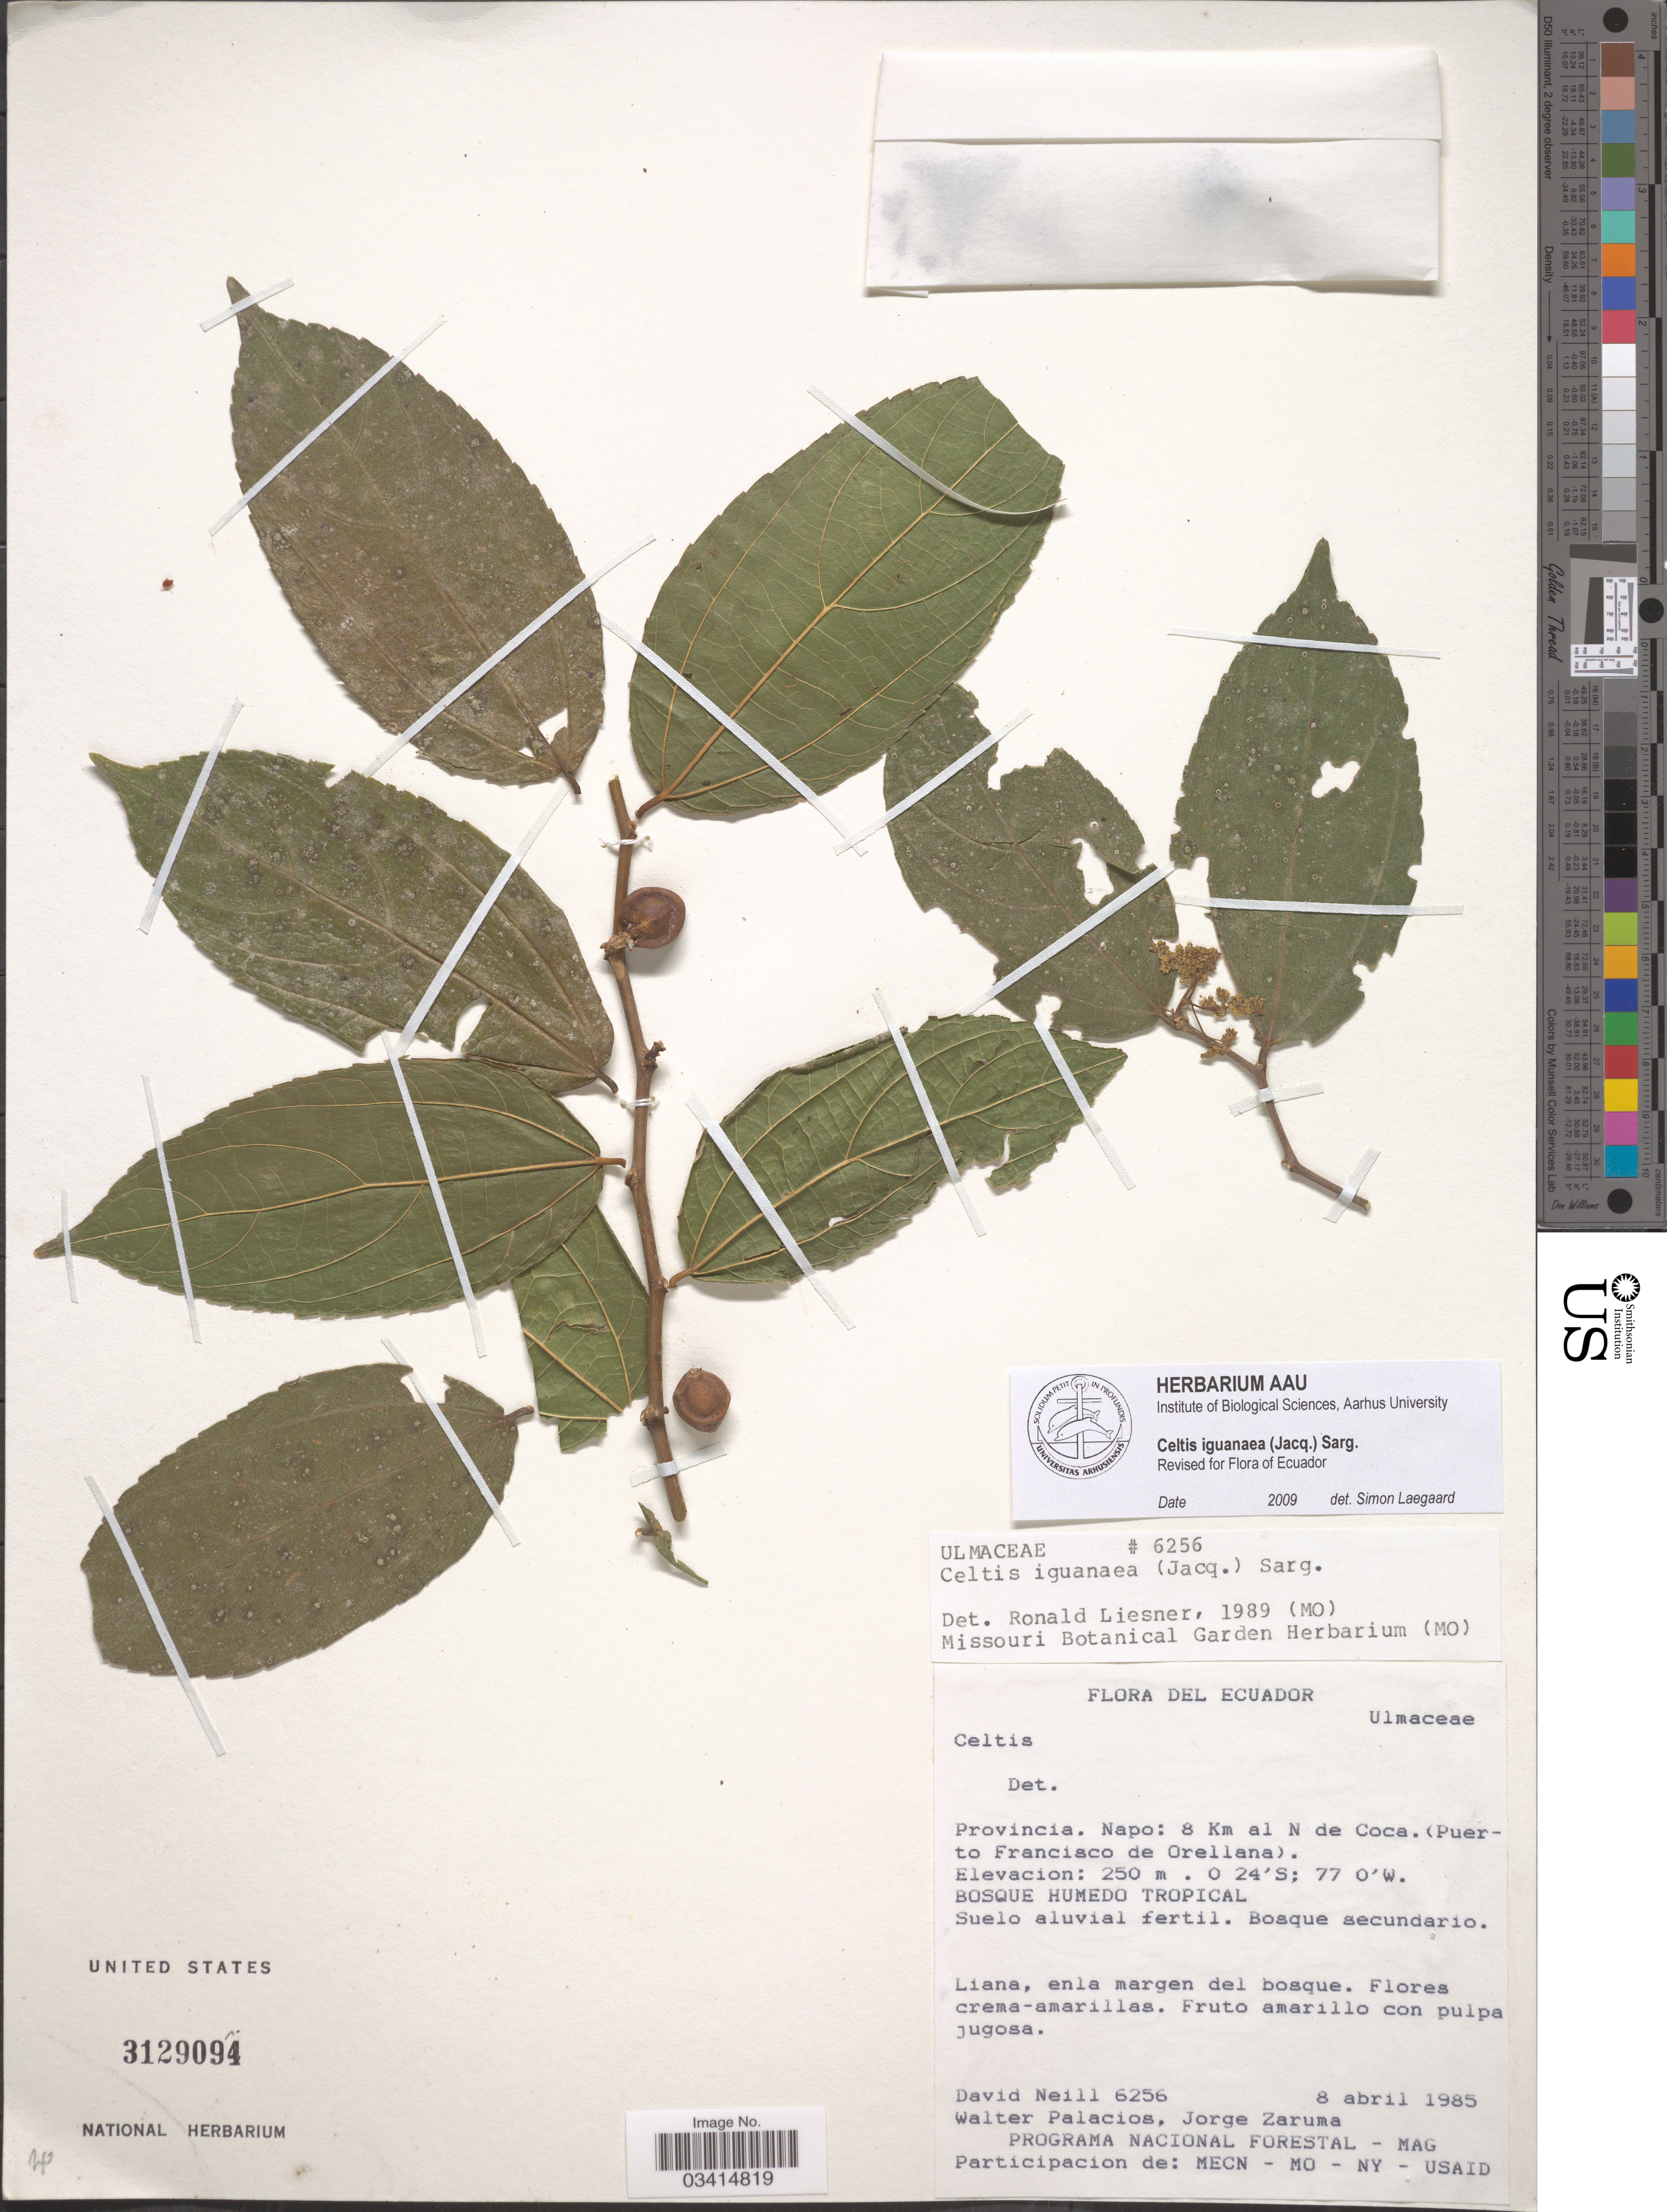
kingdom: Plantae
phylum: Tracheophyta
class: Magnoliopsida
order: Rosales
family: Cannabaceae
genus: Celtis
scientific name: Celtis iguanaea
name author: (Jacq.) Sarg.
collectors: D. Neill, W. Palacios & J. Zaruma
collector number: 6256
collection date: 1985-04-08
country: Ecuador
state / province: Napo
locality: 8 Km al N de Coca. (Puerto Francisco de Orellana).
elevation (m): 250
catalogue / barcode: US 3129094